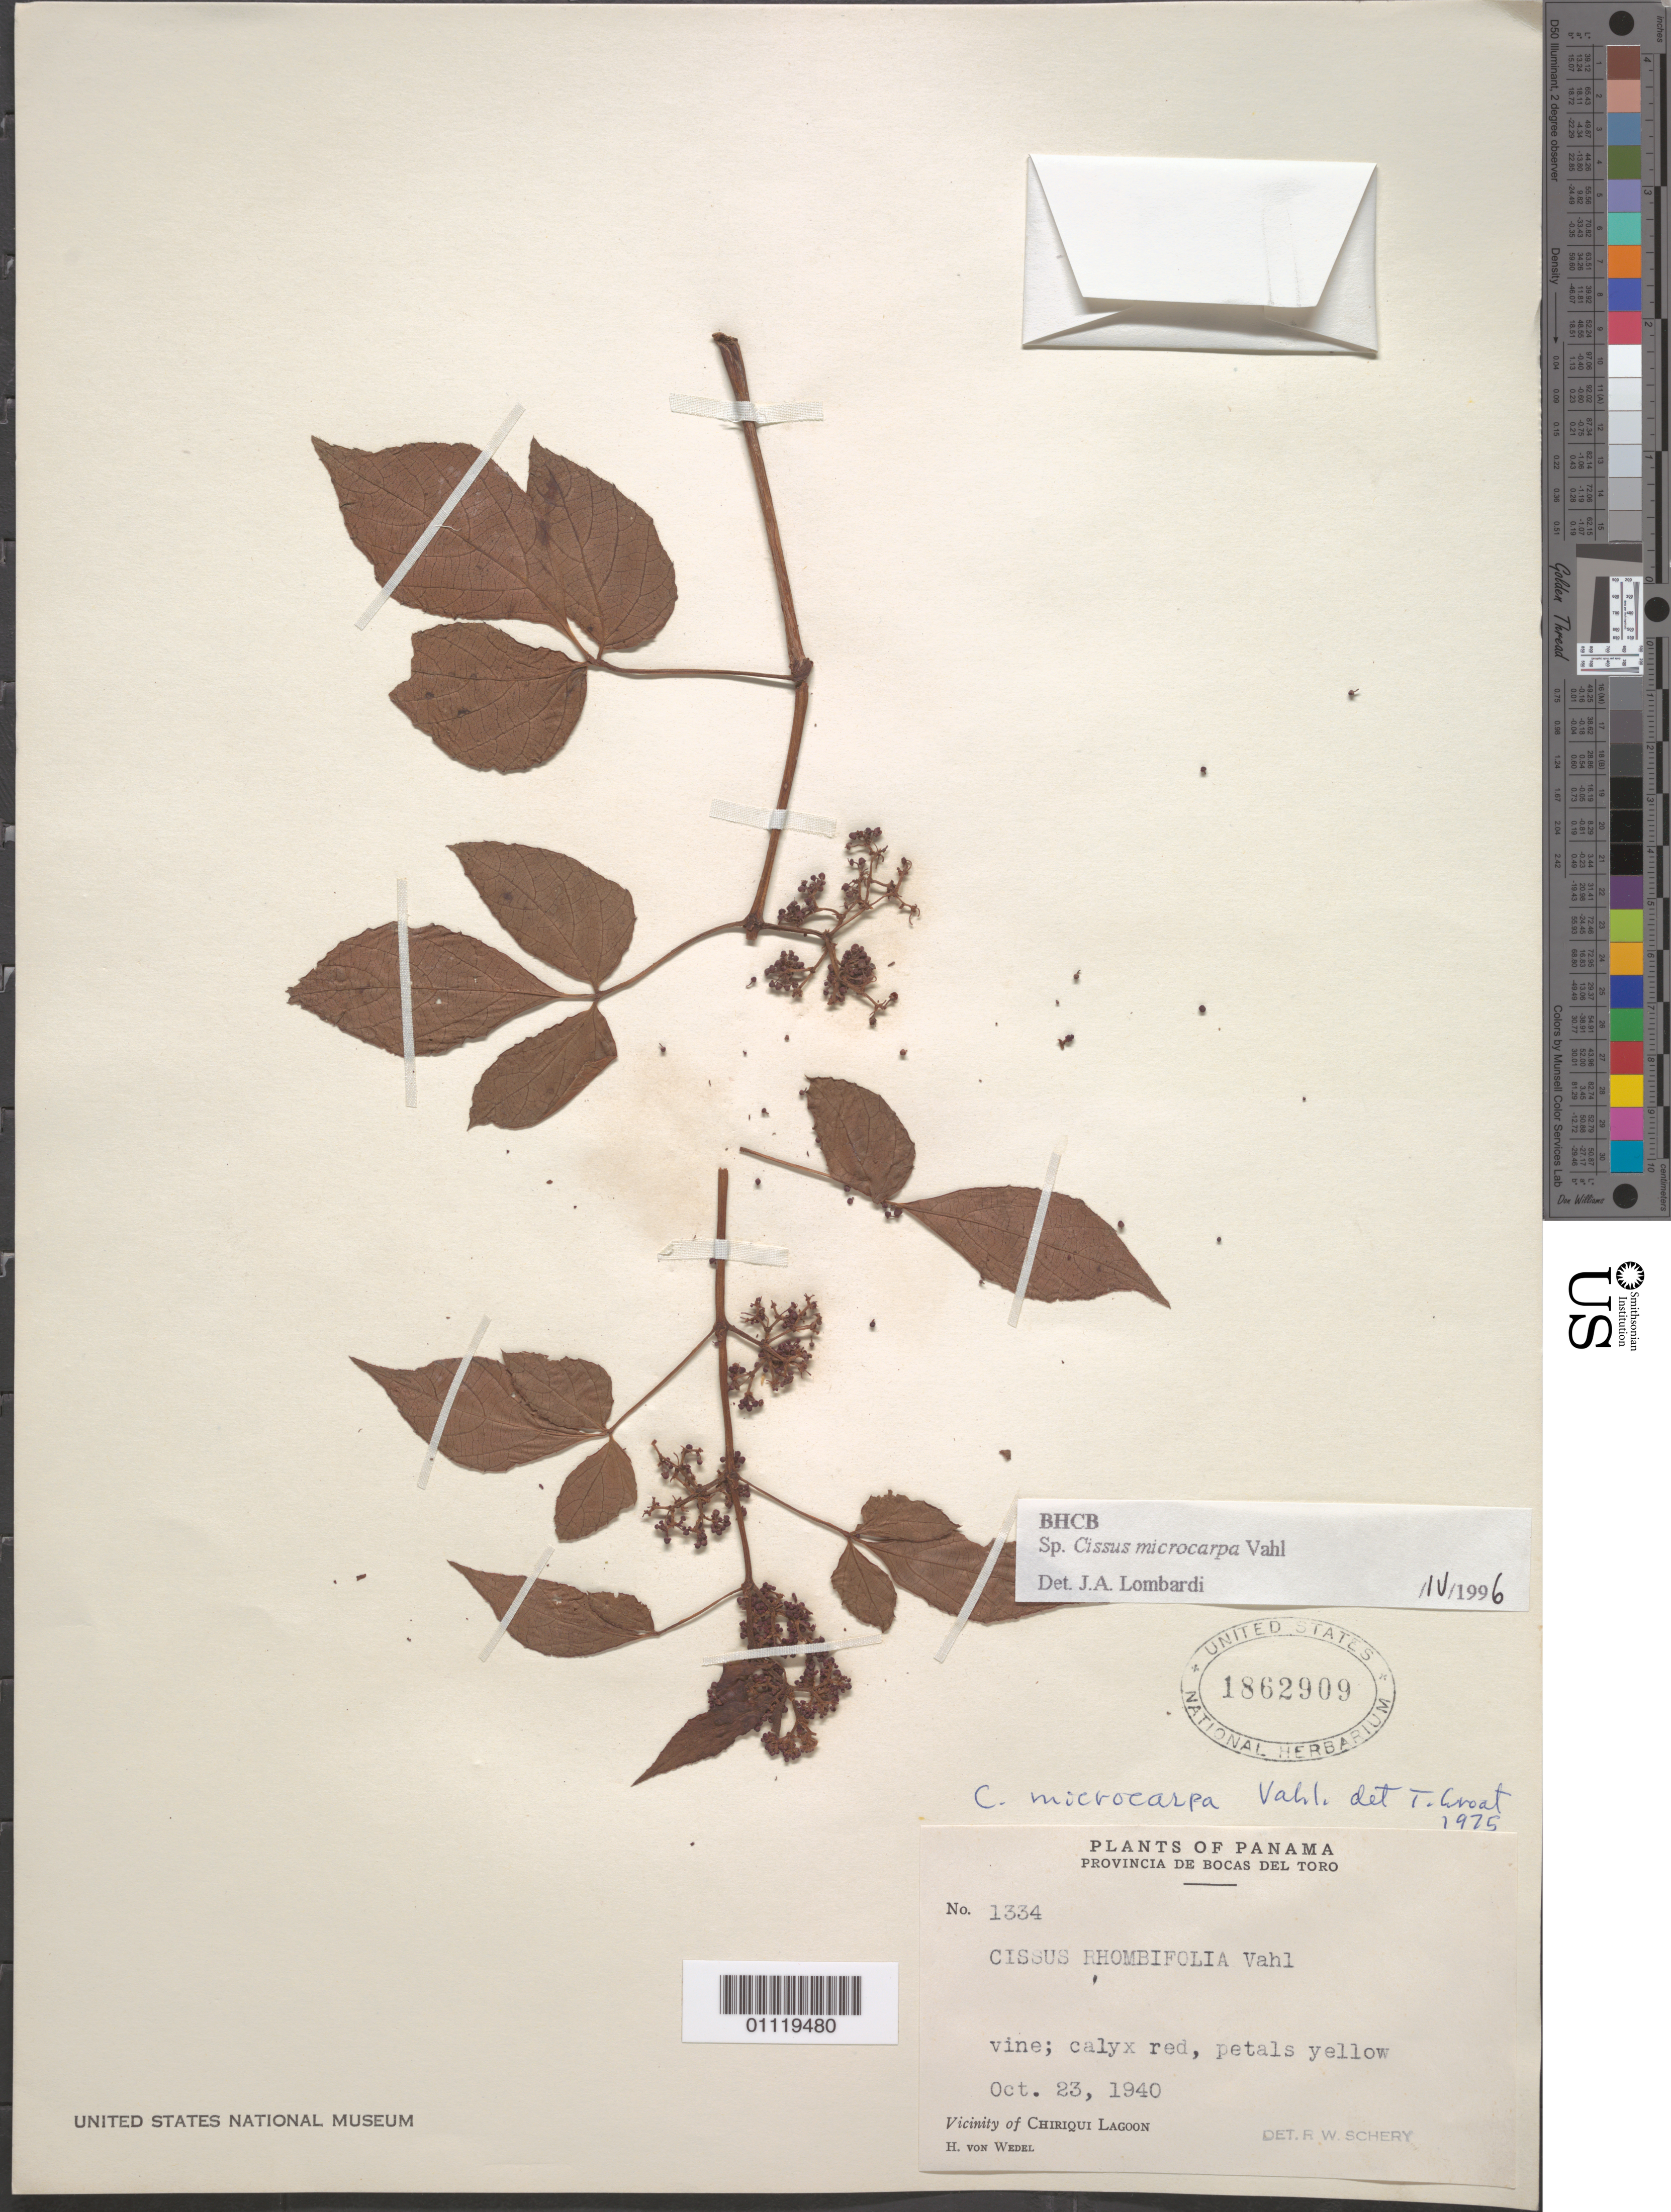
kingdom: Plantae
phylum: Tracheophyta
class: Magnoliopsida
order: Vitales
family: Vitaceae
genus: Cissus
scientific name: Cissus microcarpa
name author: Vahl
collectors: H. von Wedel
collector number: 1334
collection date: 1940-10-23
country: Panama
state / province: Bocas del Toro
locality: Vicinity of Chiriqui Lagoon.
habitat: Vine.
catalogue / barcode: US 1862909